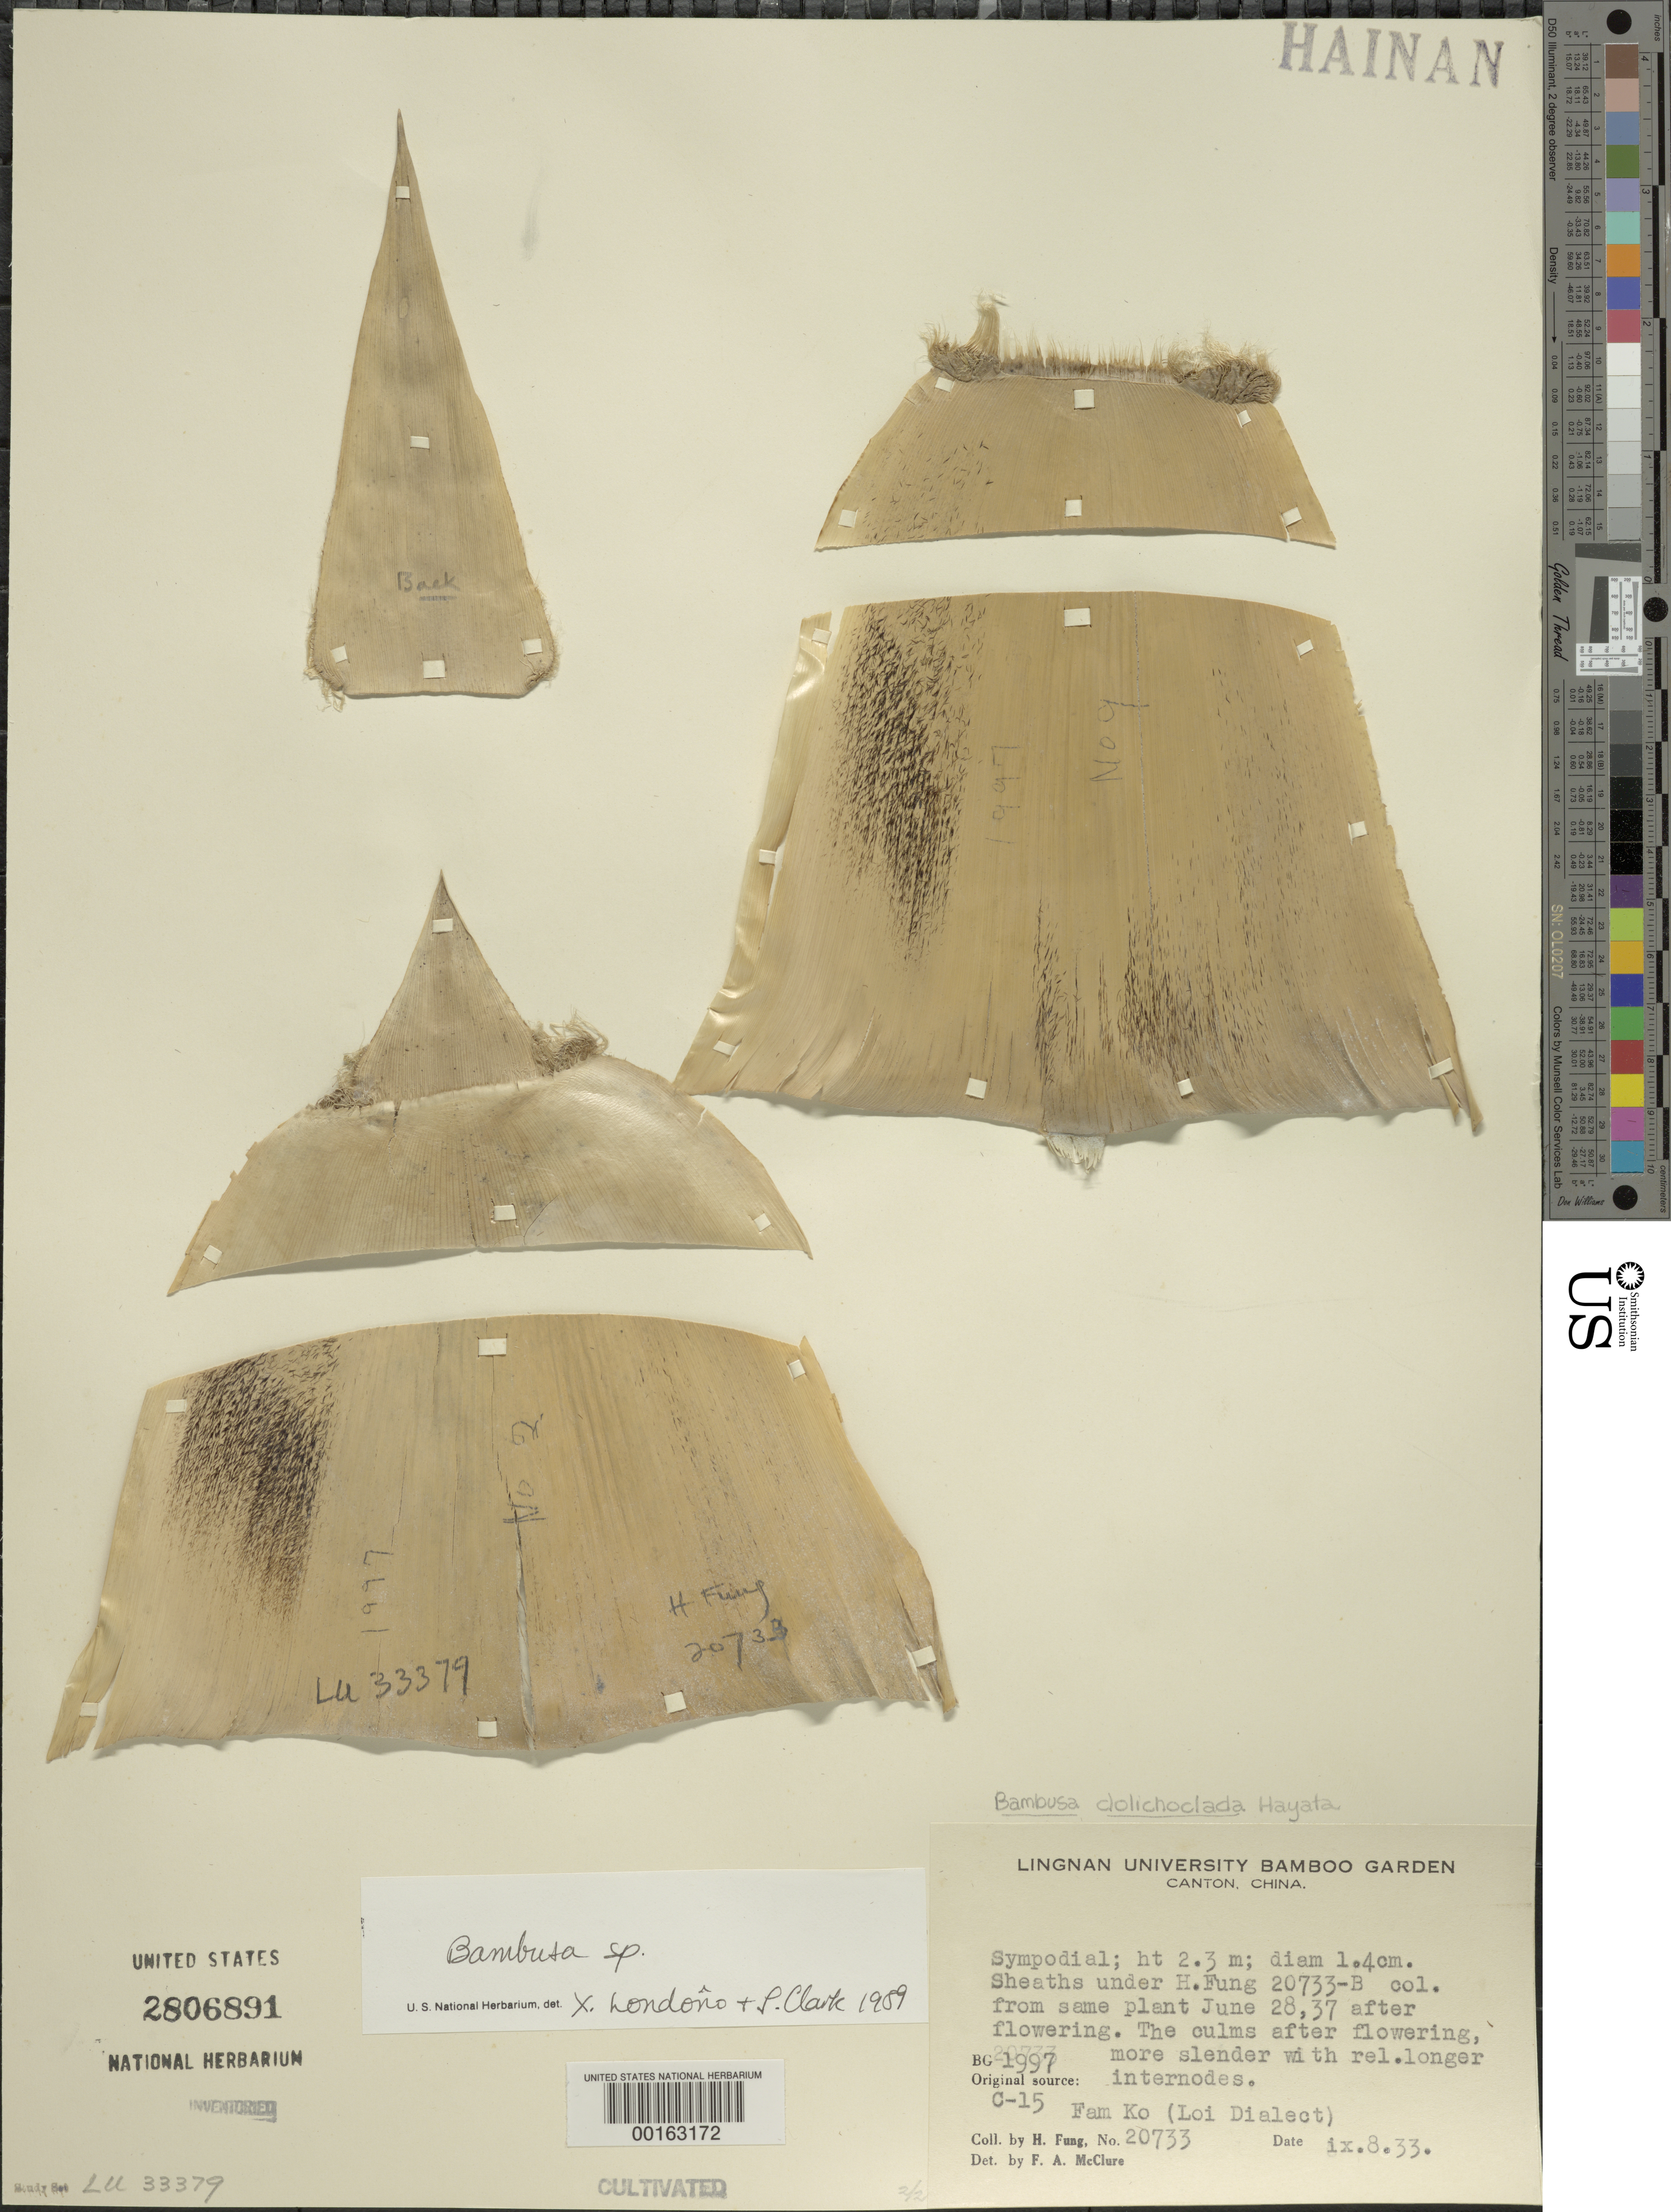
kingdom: Plantae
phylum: Tracheophyta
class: Liliopsida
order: Poales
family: Poaceae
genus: Bambusa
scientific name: Bambusa dolichoclada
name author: Hayata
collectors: H. Fung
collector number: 20733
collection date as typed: Transcribed d/m/y: 8/9/33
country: China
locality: Fam Ko (Loi Dialect).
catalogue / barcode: US 2806891